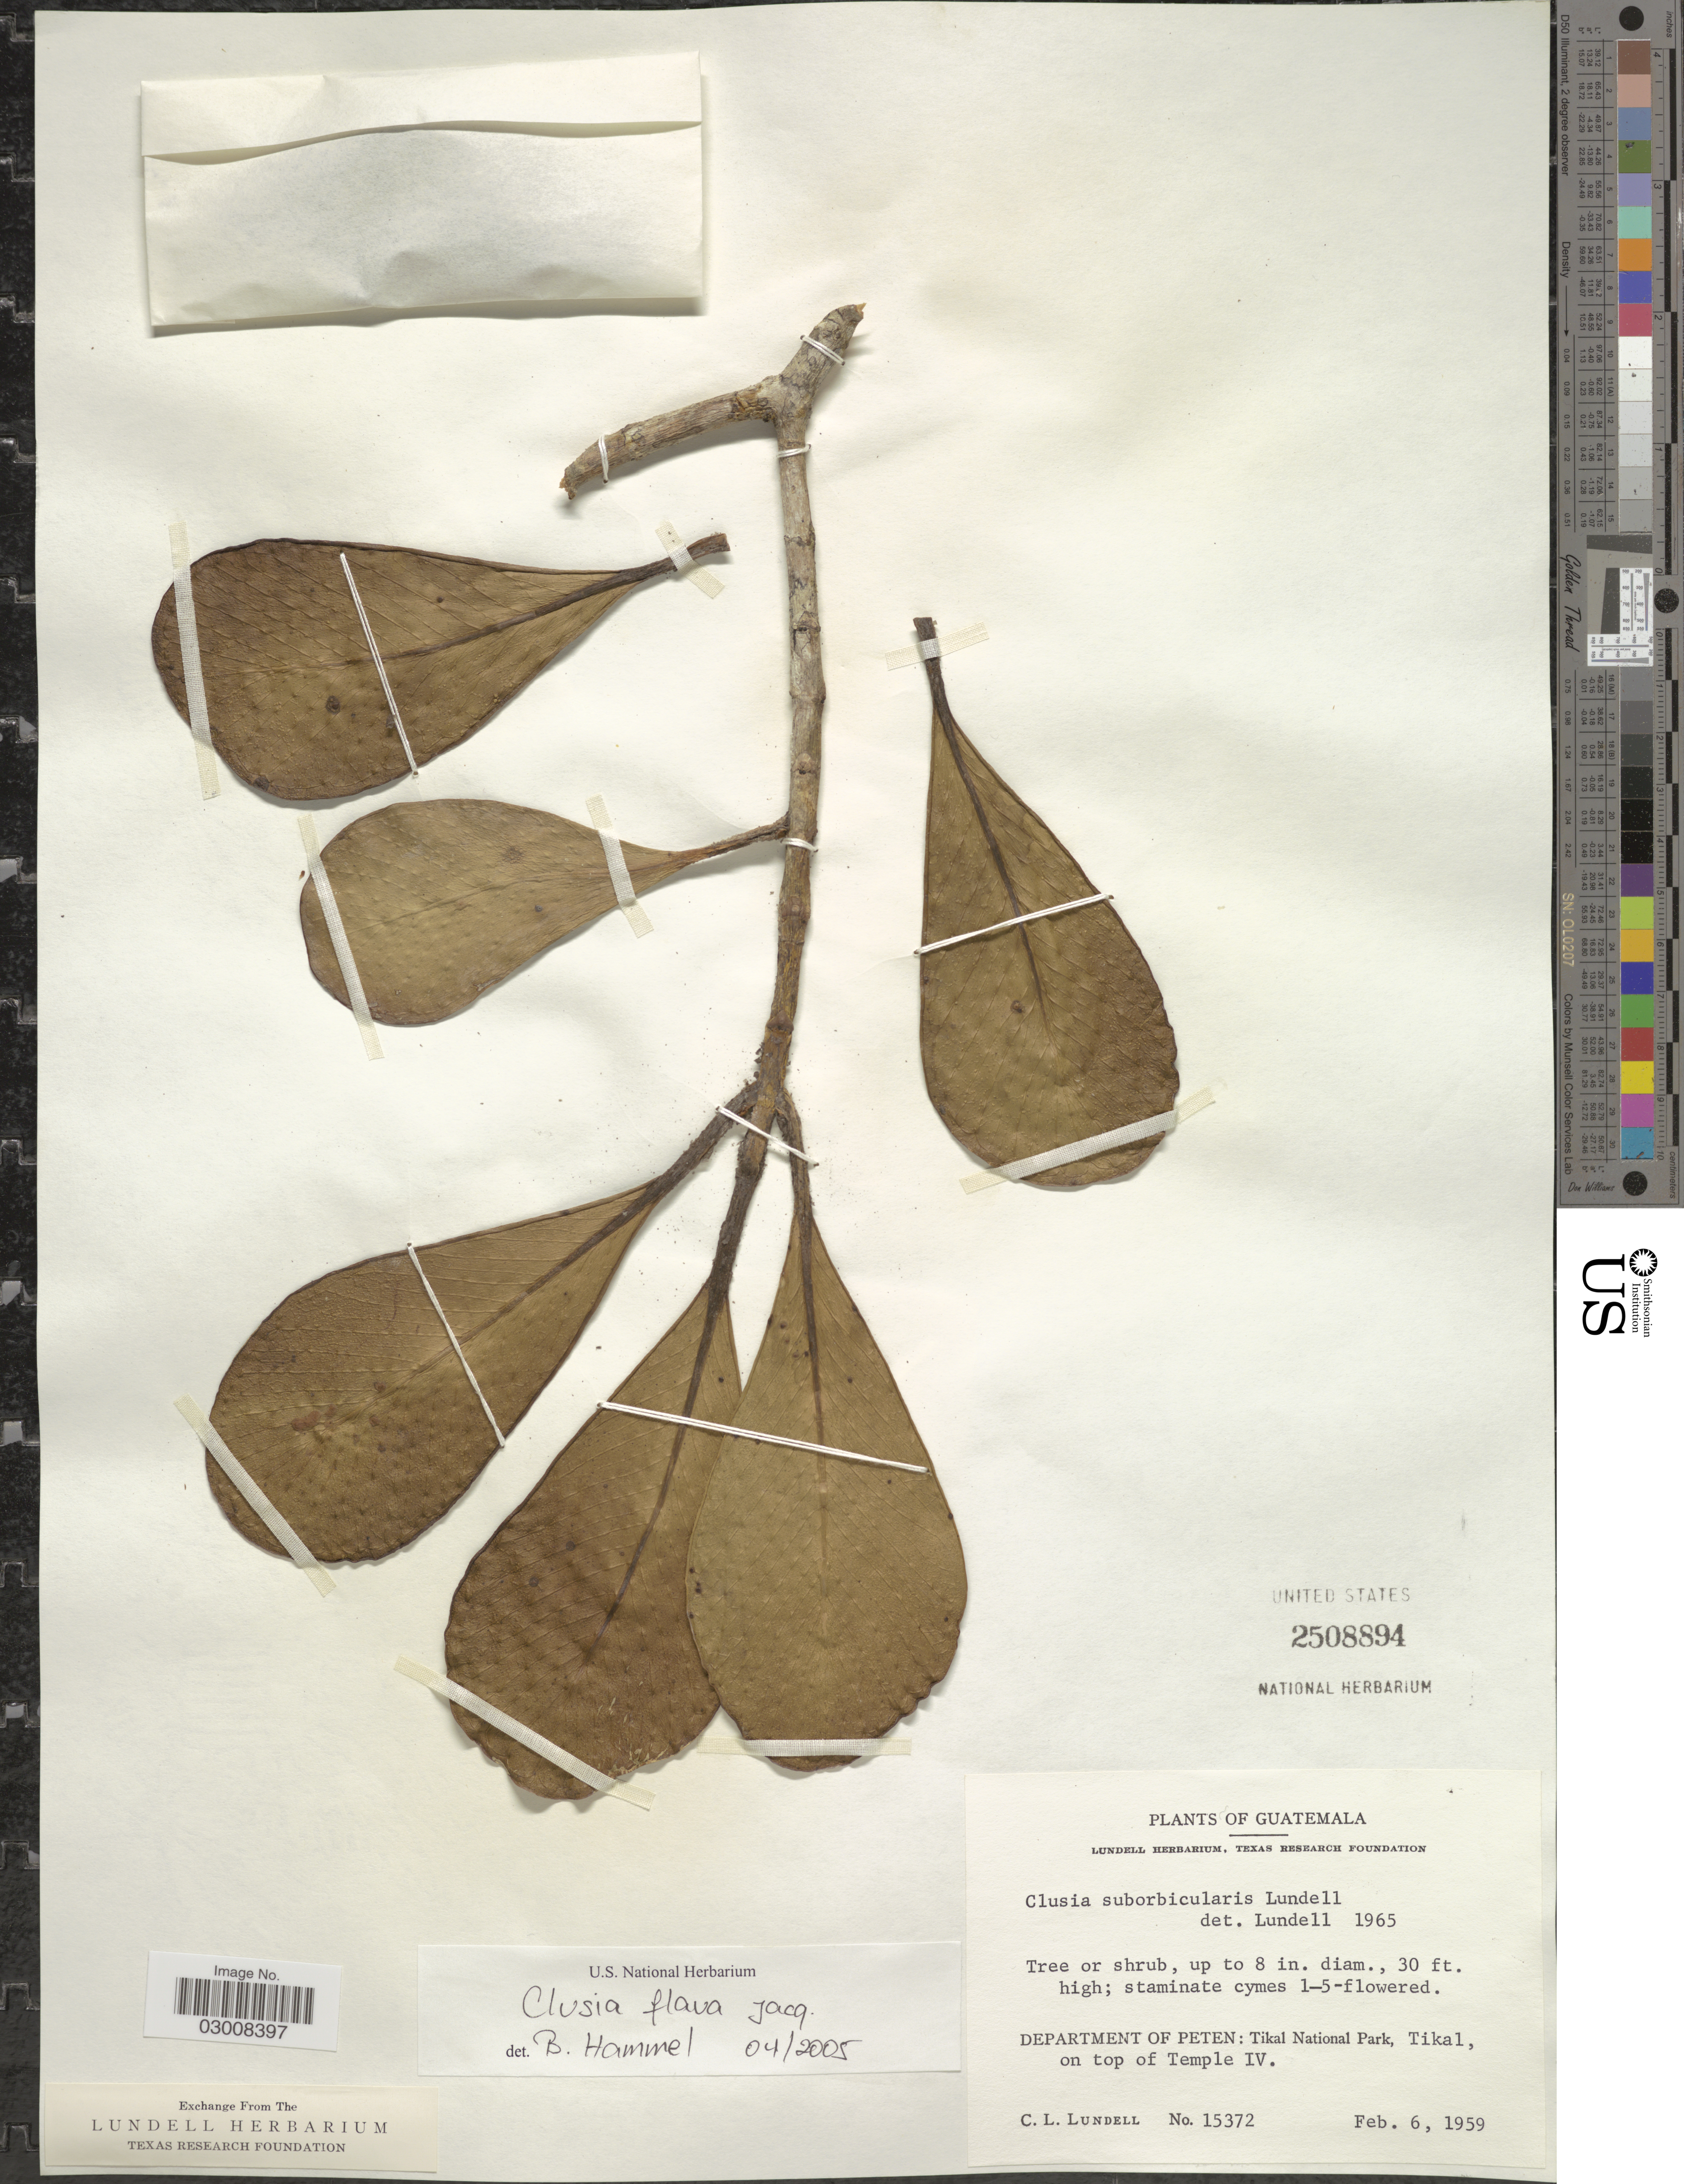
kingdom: Plantae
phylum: Tracheophyta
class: Magnoliopsida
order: Malpighiales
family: Clusiaceae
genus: Clusia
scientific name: Clusia flava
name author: Jacq.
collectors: C. L. Lundell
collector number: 15372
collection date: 1959-02-06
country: Guatemala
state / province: El Petén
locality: Department of Peten: Tikal National Park, Tikal, on top of Temple IV.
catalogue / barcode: US 2508894